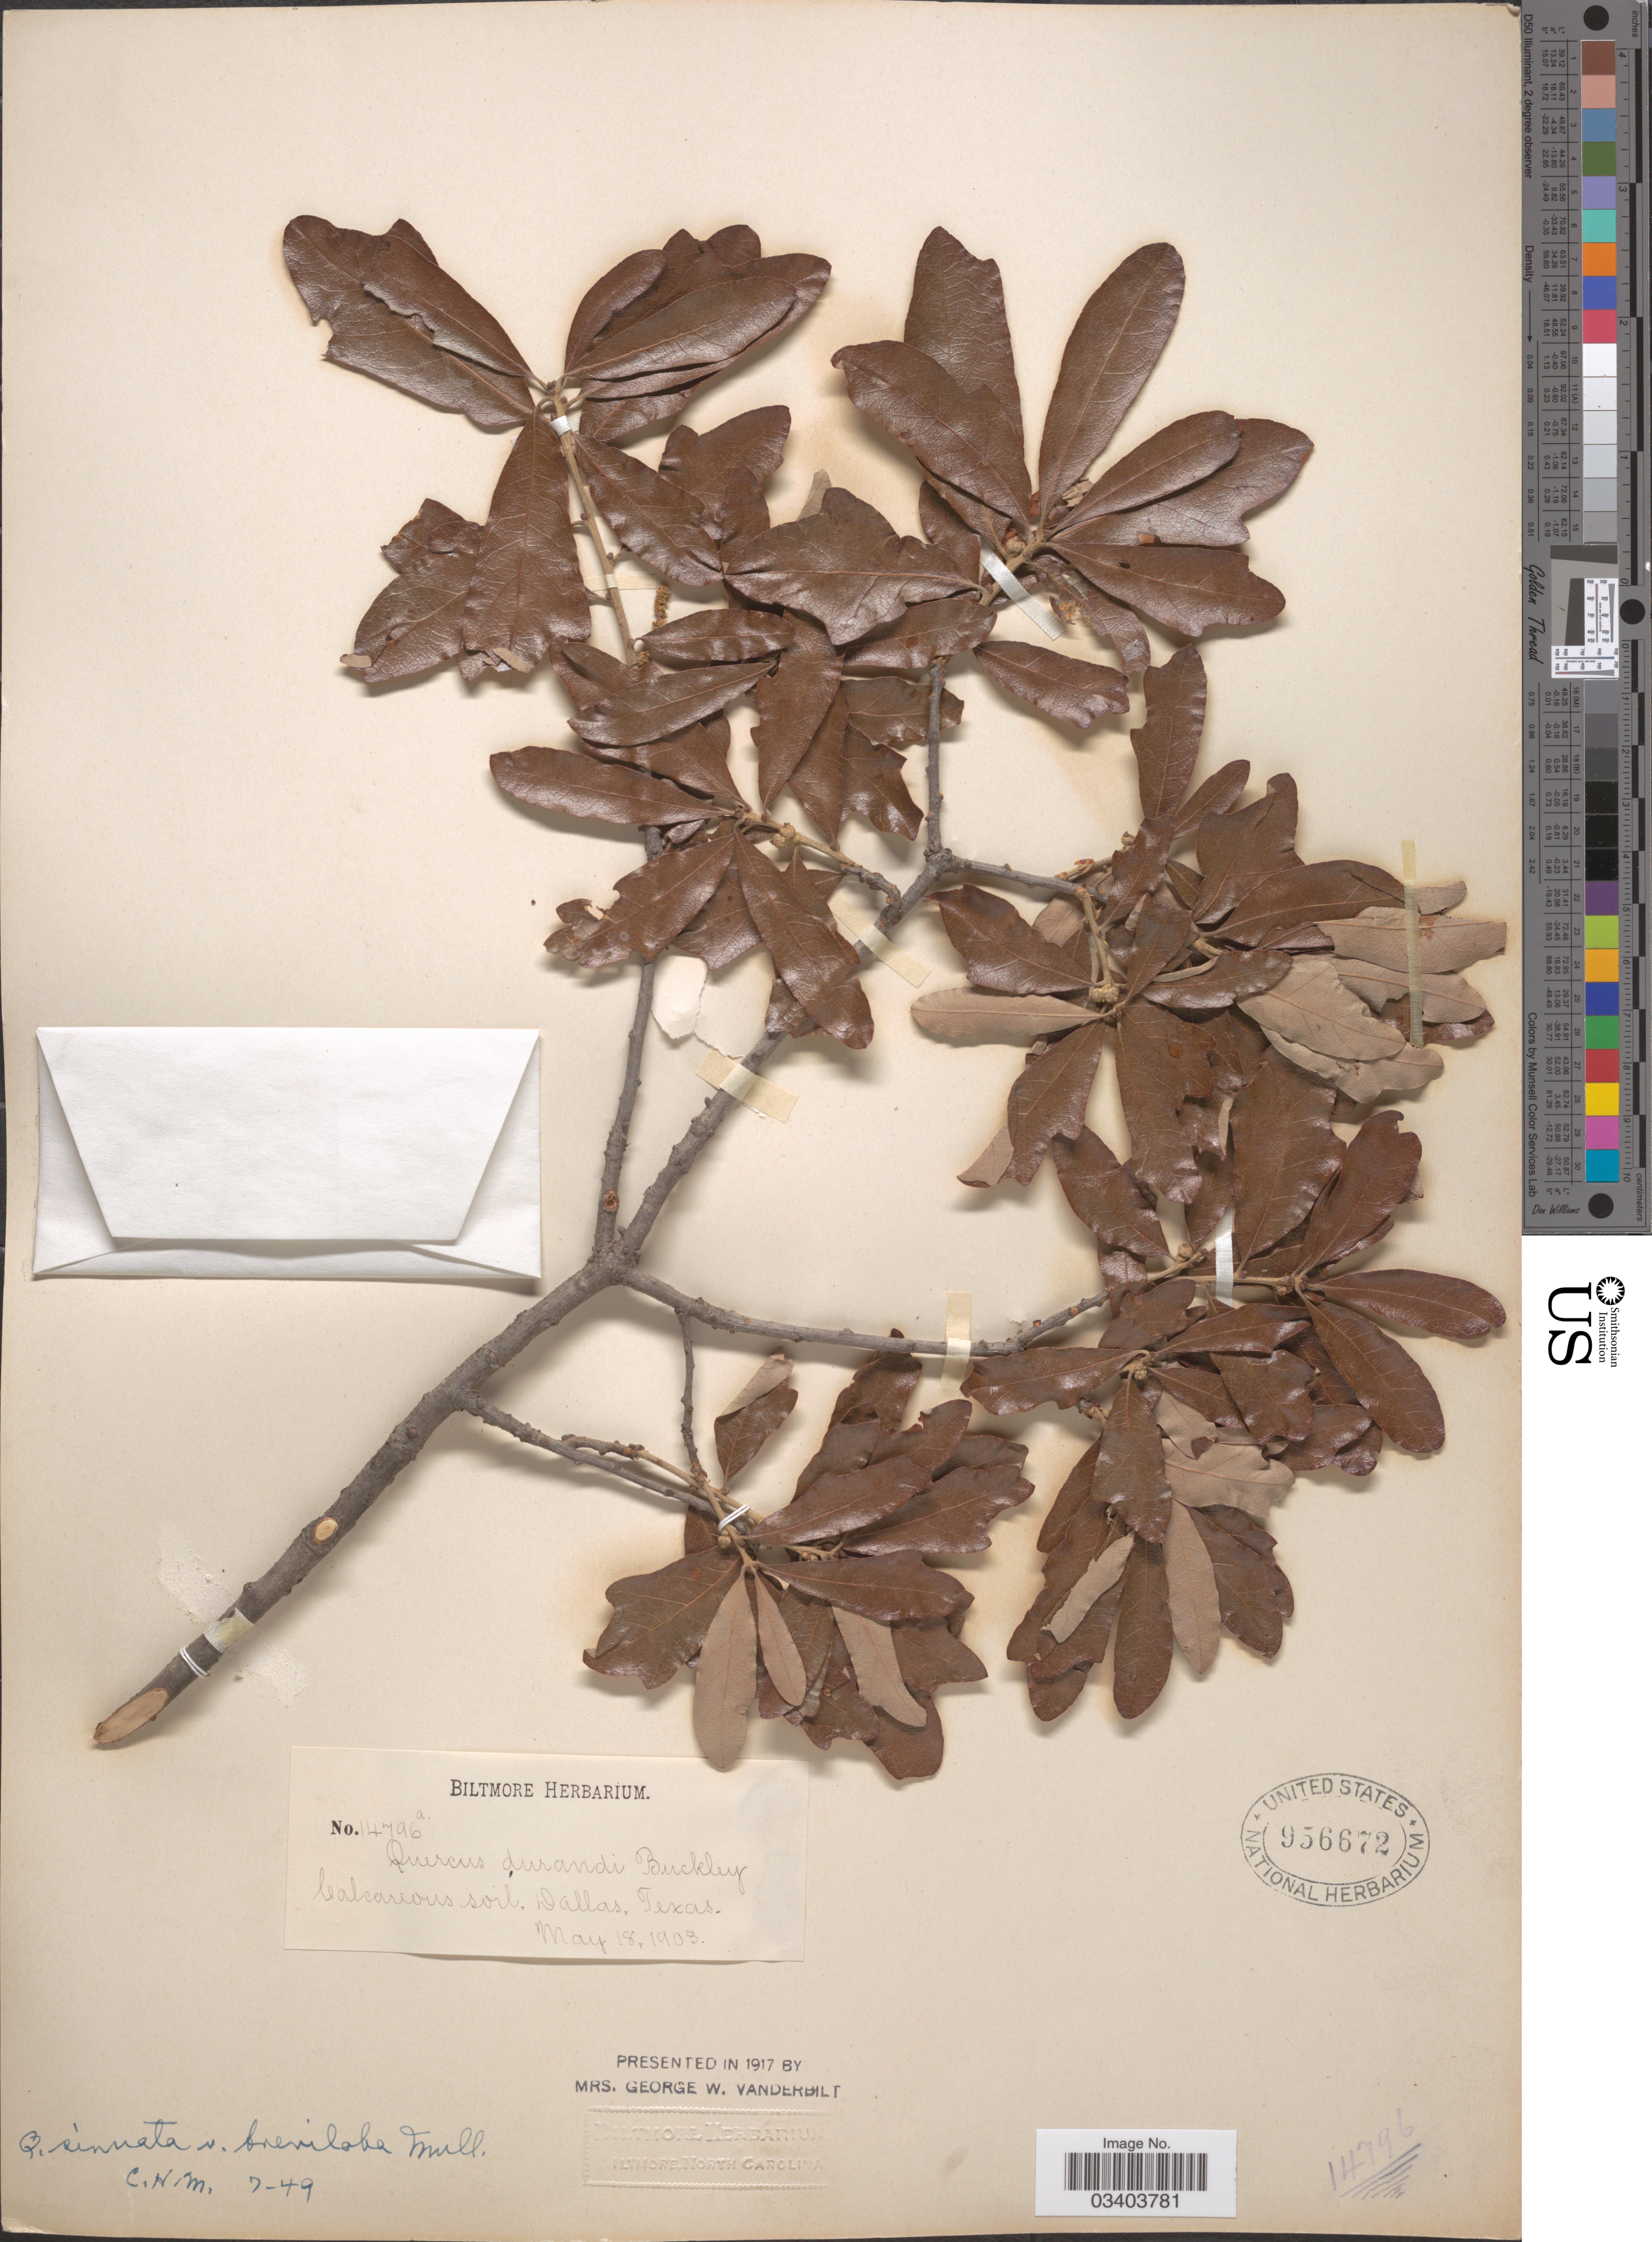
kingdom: Plantae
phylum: Tracheophyta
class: Magnoliopsida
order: Fagales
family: Fagaceae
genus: Quercus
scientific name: Quercus breviloba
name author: (Torr.) Sarg.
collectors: ex herb. Biltmore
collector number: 14796a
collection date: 1903-05-18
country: United States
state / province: Texas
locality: Dallas.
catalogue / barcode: US 956672